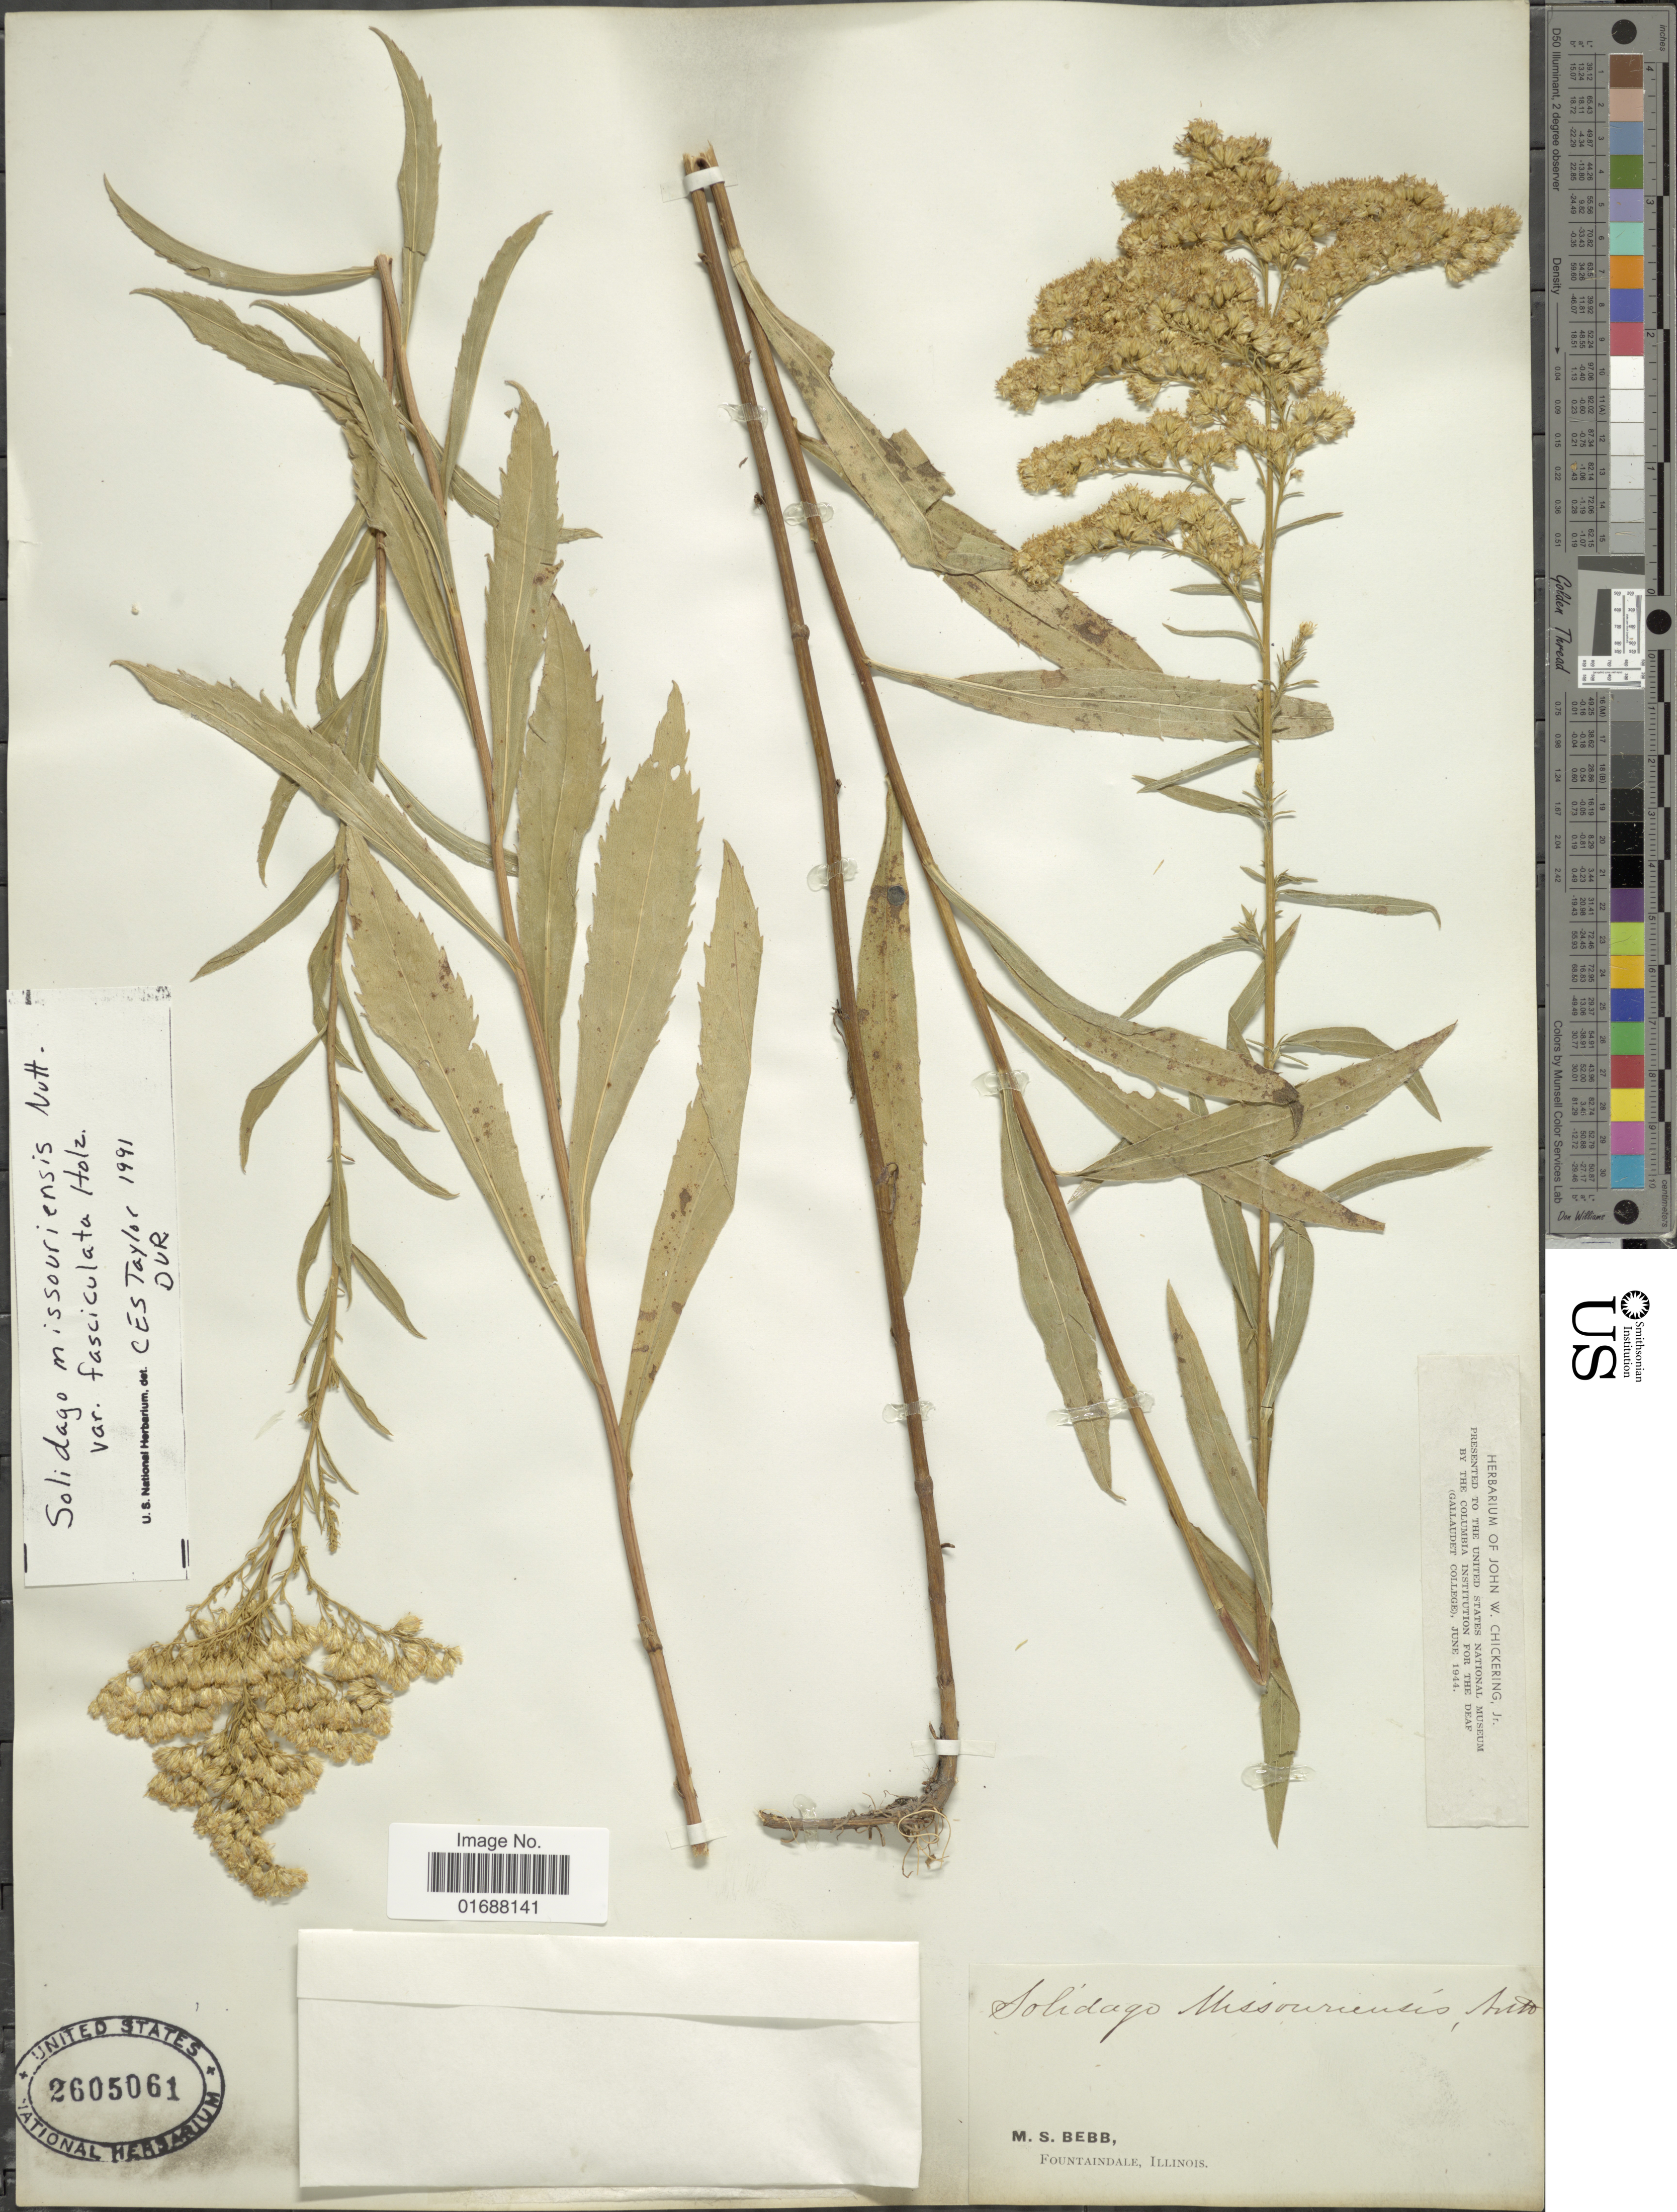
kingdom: Plantae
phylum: Tracheophyta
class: Magnoliopsida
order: Asterales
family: Asteraceae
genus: Solidago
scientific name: Solidago missouriensis var. fasciculata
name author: Holz.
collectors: M. Bebb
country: United States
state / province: Illinois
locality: Fountaindale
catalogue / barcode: US 2605061